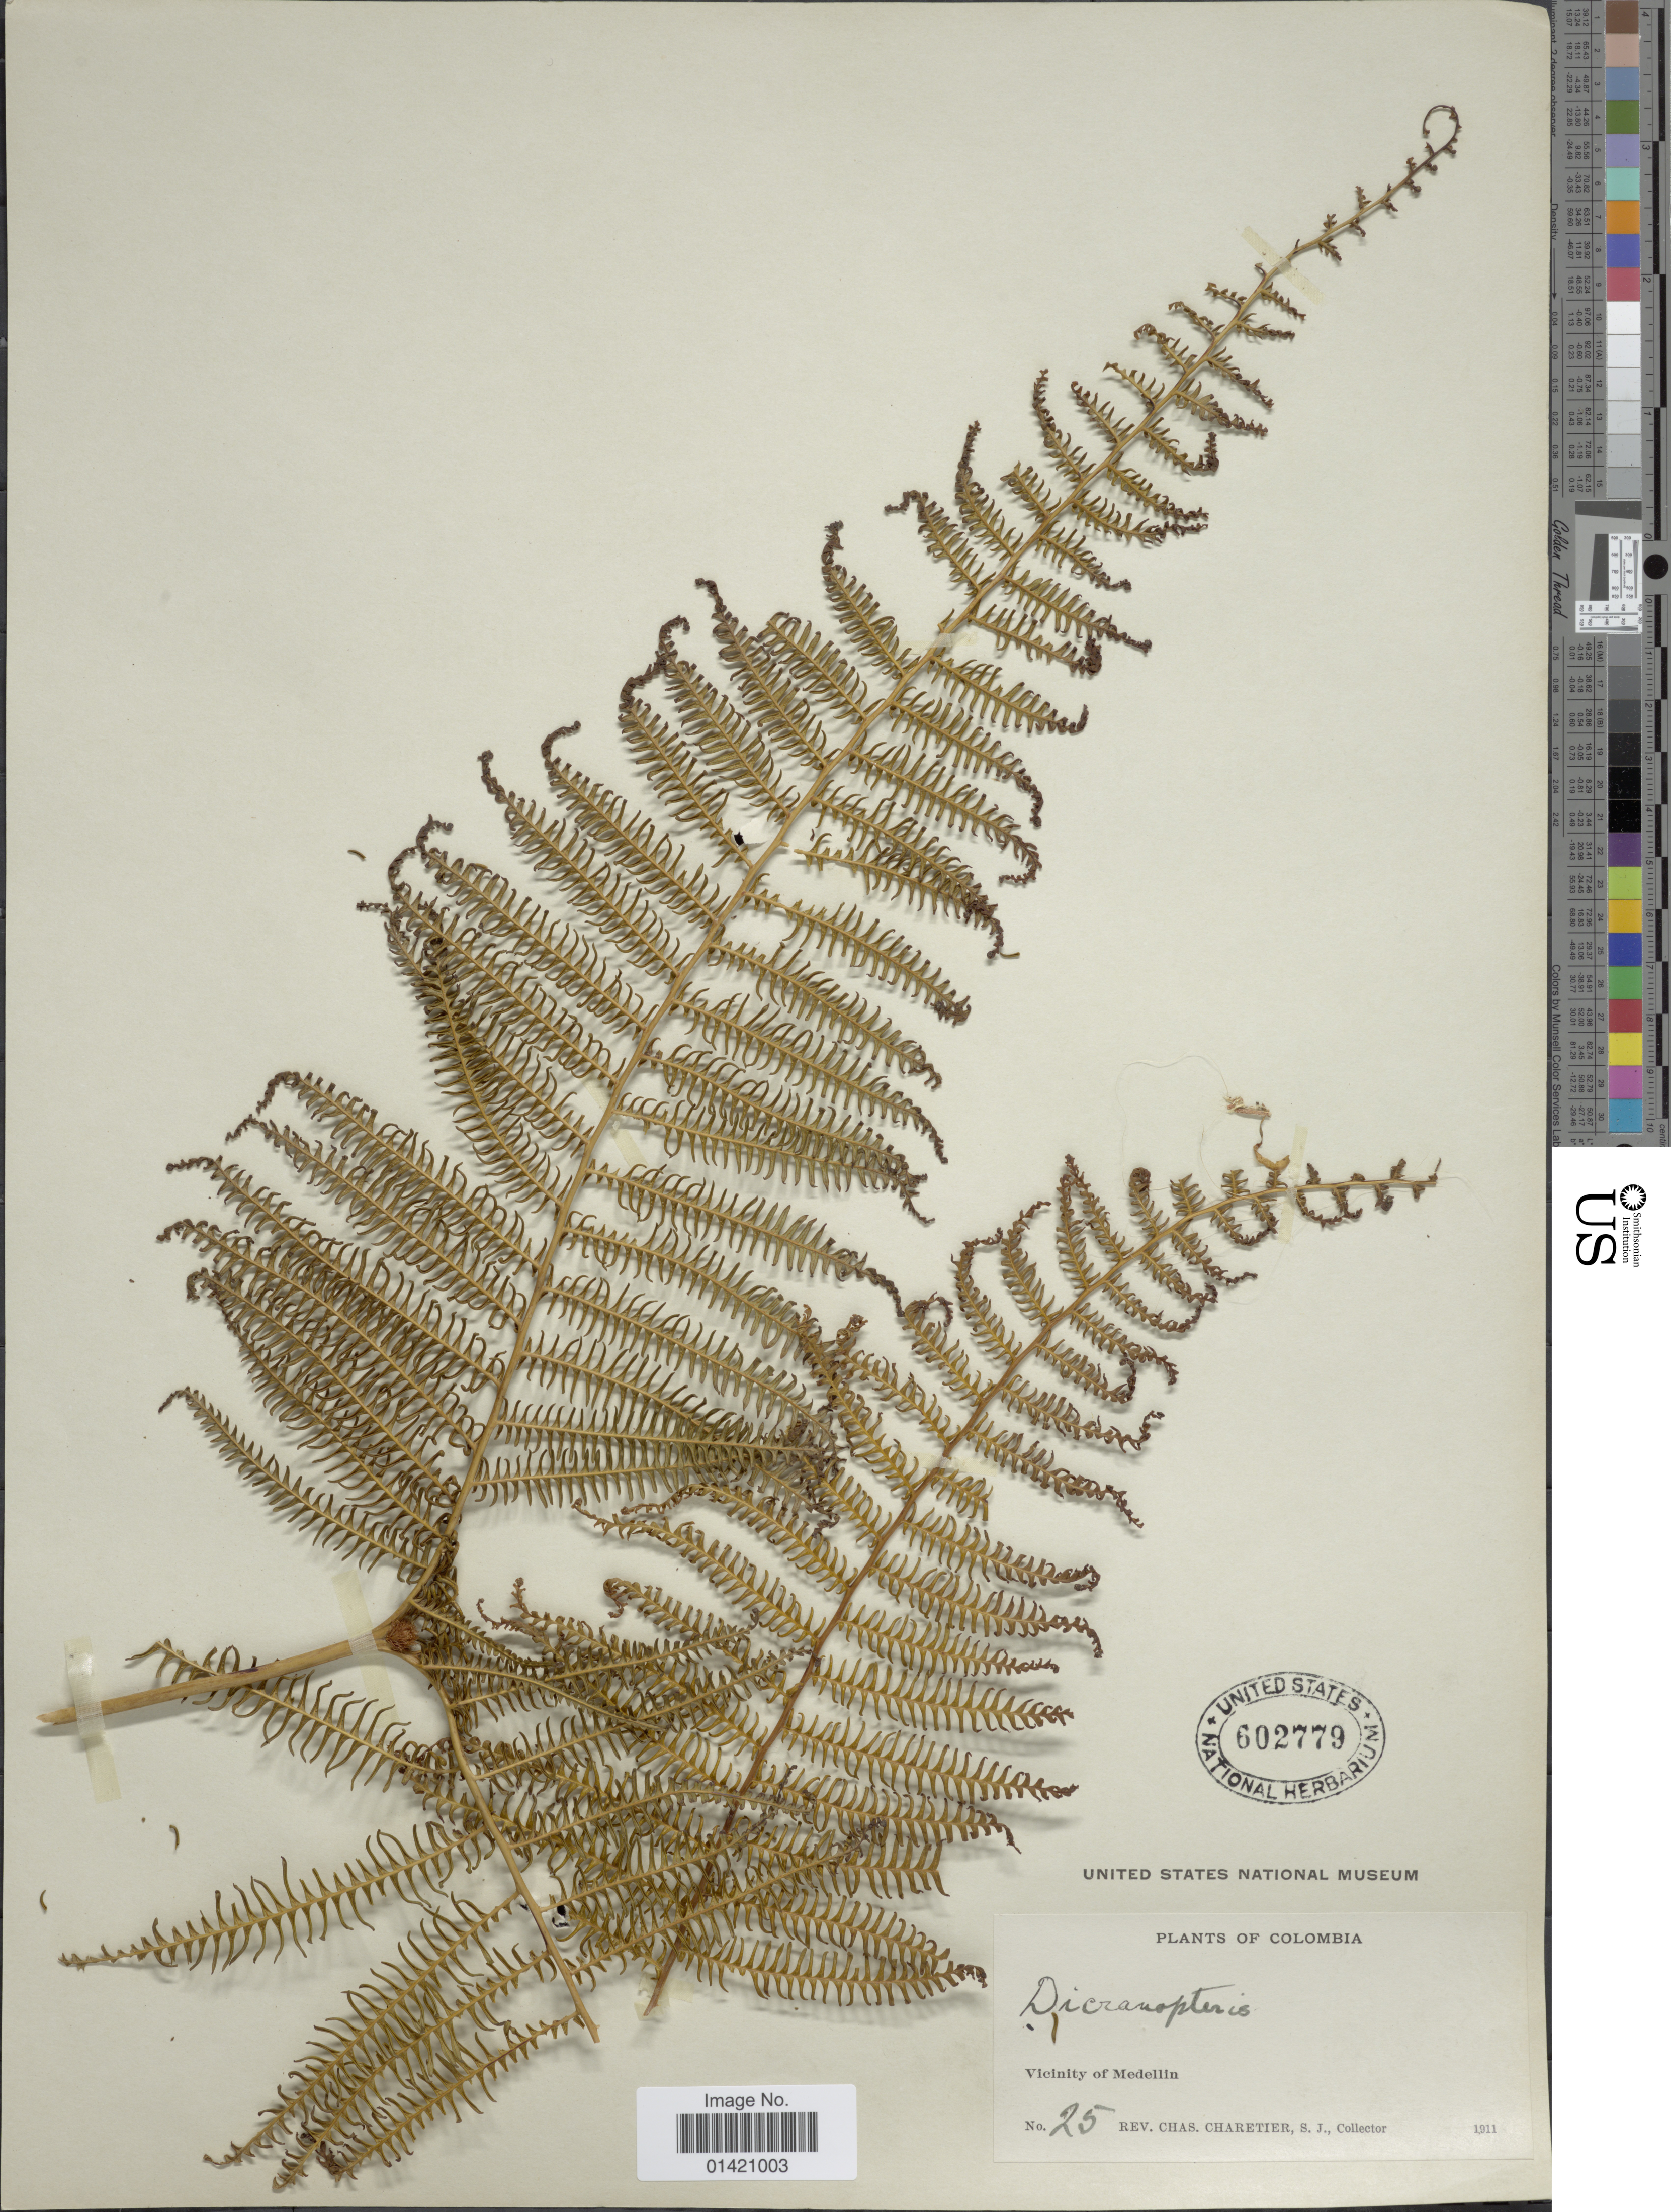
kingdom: Plantae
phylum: Tracheophyta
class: Polypodiopsida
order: Gleicheniales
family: Gleicheniaceae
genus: Diplopterygium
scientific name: Diplopterygium bancroftii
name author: (Hook.) A.R. Sm.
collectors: C. Charetier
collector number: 25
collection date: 1911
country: Colombia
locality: Vicinity of Medellin.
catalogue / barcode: US 602779